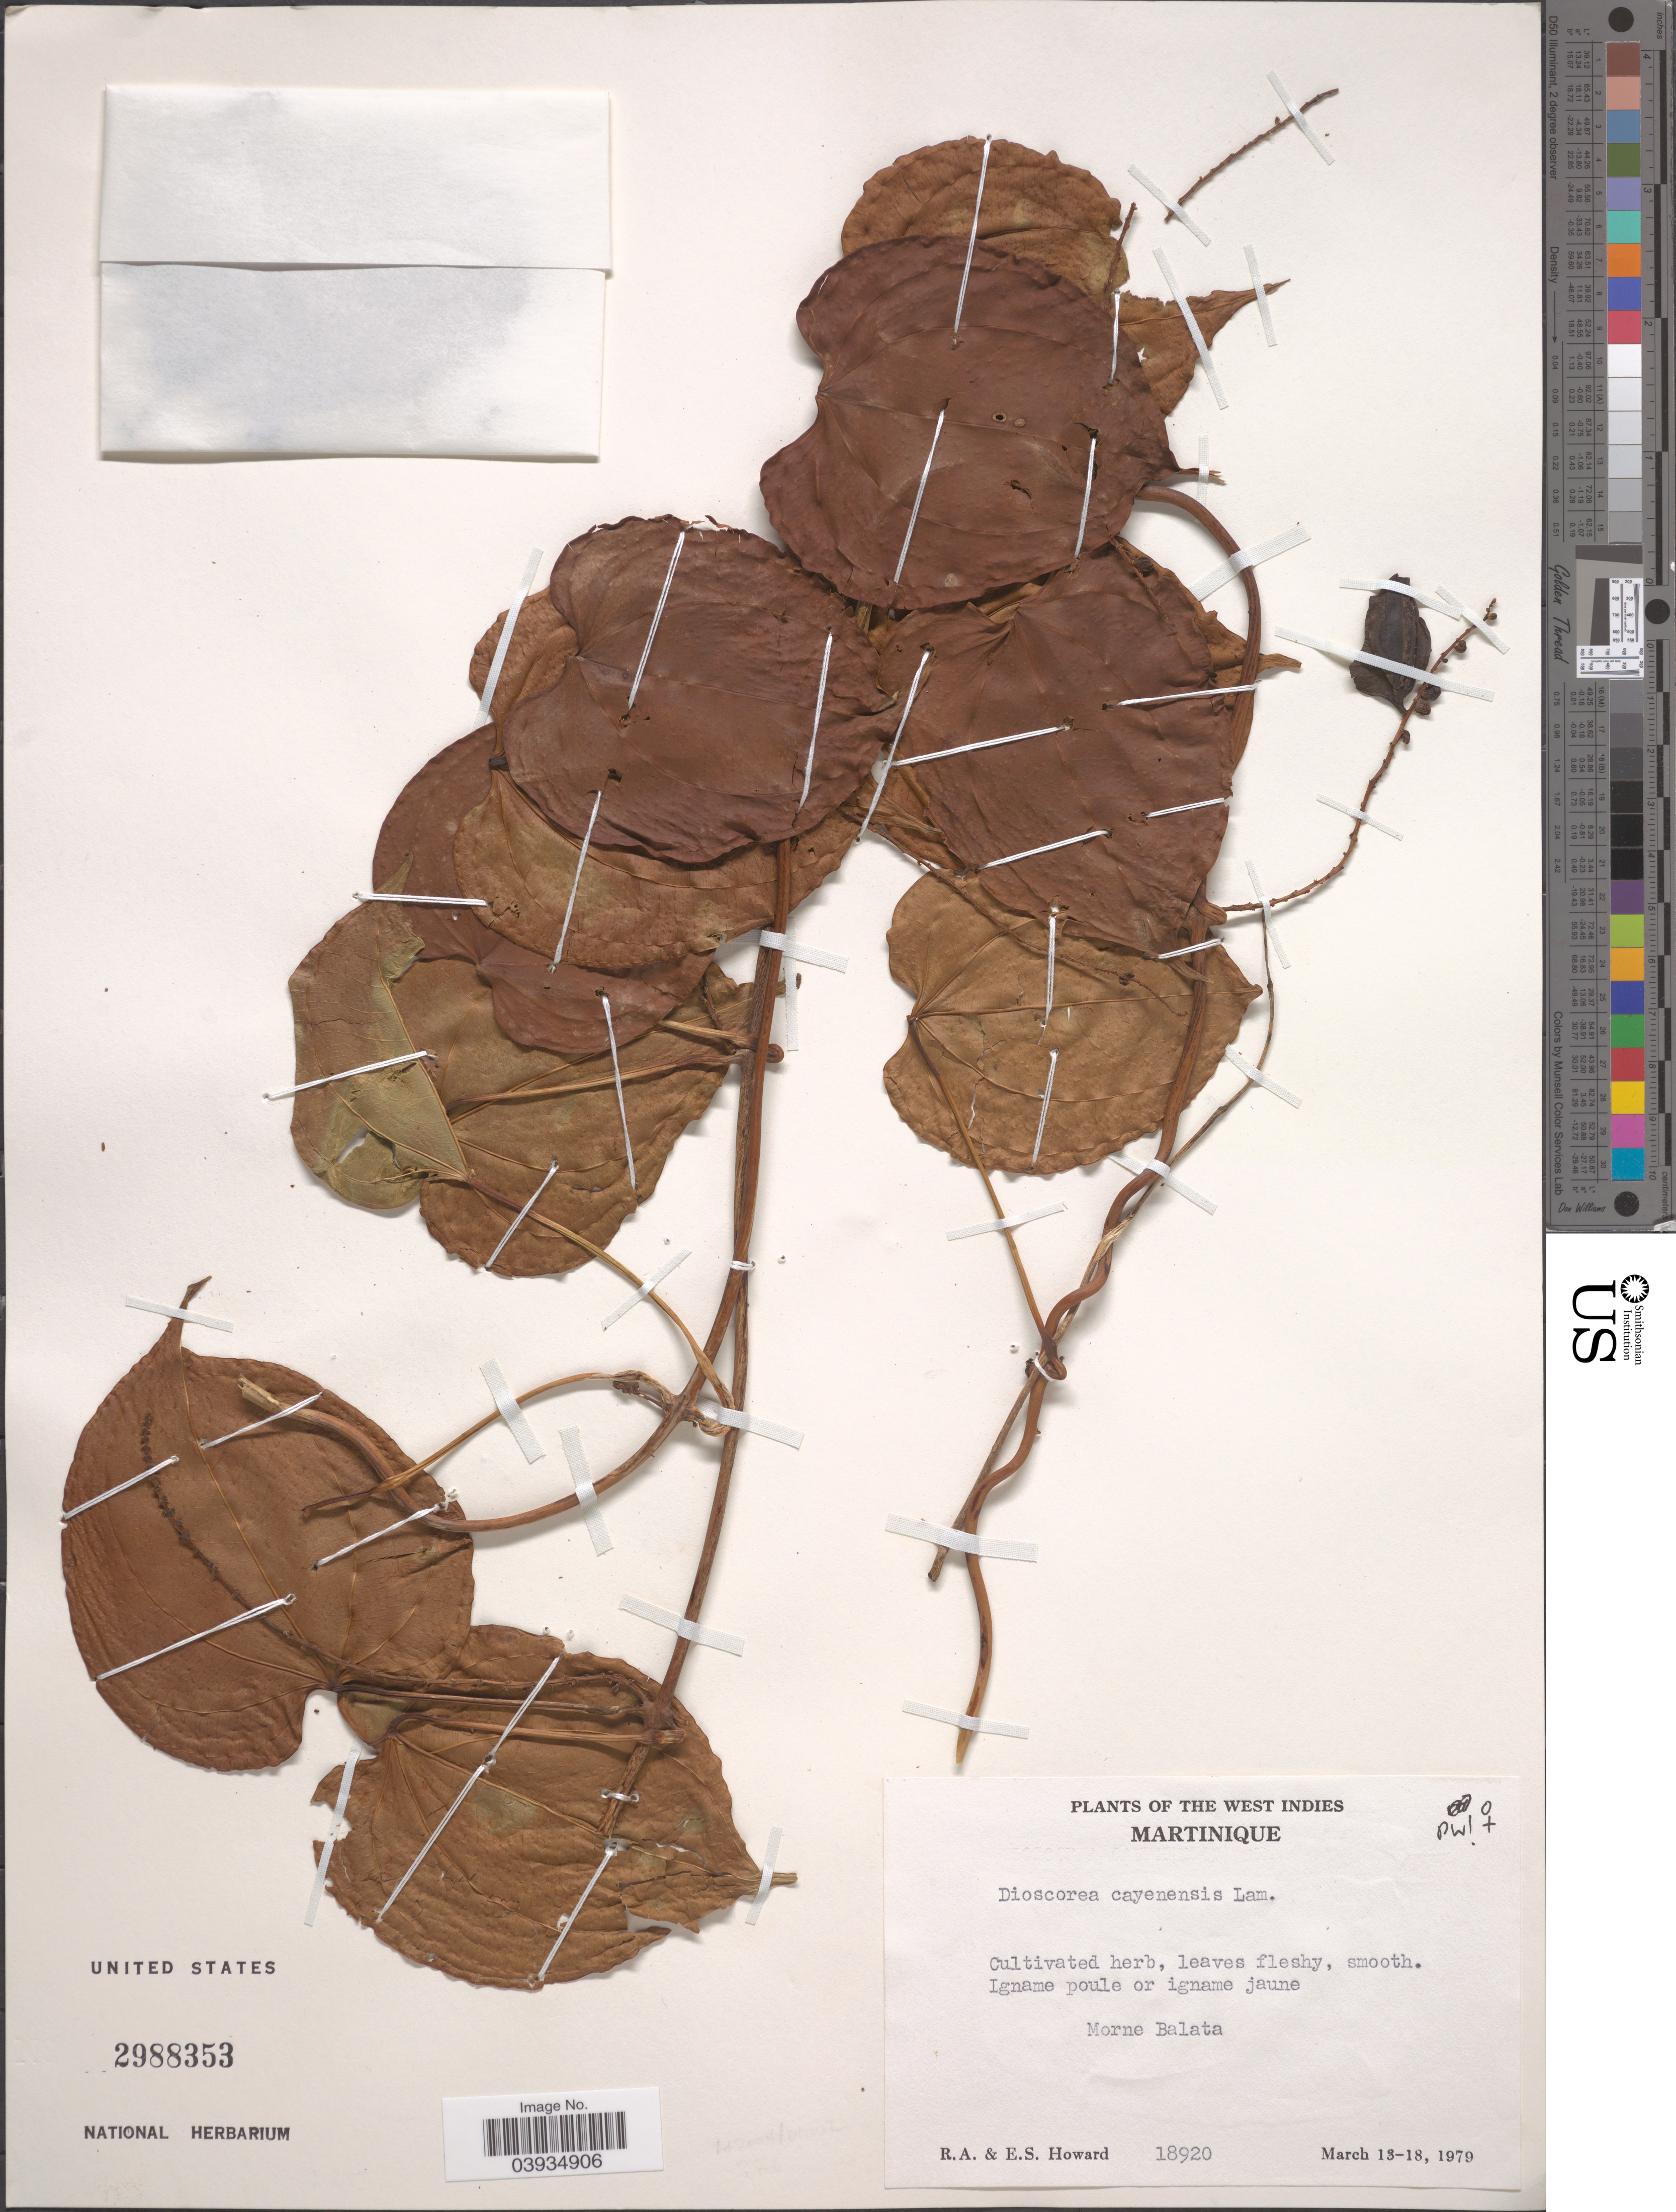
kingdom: Plantae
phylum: Tracheophyta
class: Liliopsida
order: Dioscoreales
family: Dioscoreaceae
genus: Dioscorea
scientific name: Dioscorea cayenensis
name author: Lam.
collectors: R. A. Howard & E. S. Howard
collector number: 18920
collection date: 1979-03-13/1979-03-18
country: Martinique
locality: West Indies. Martinique. Morne Balata.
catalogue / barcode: US 2988353